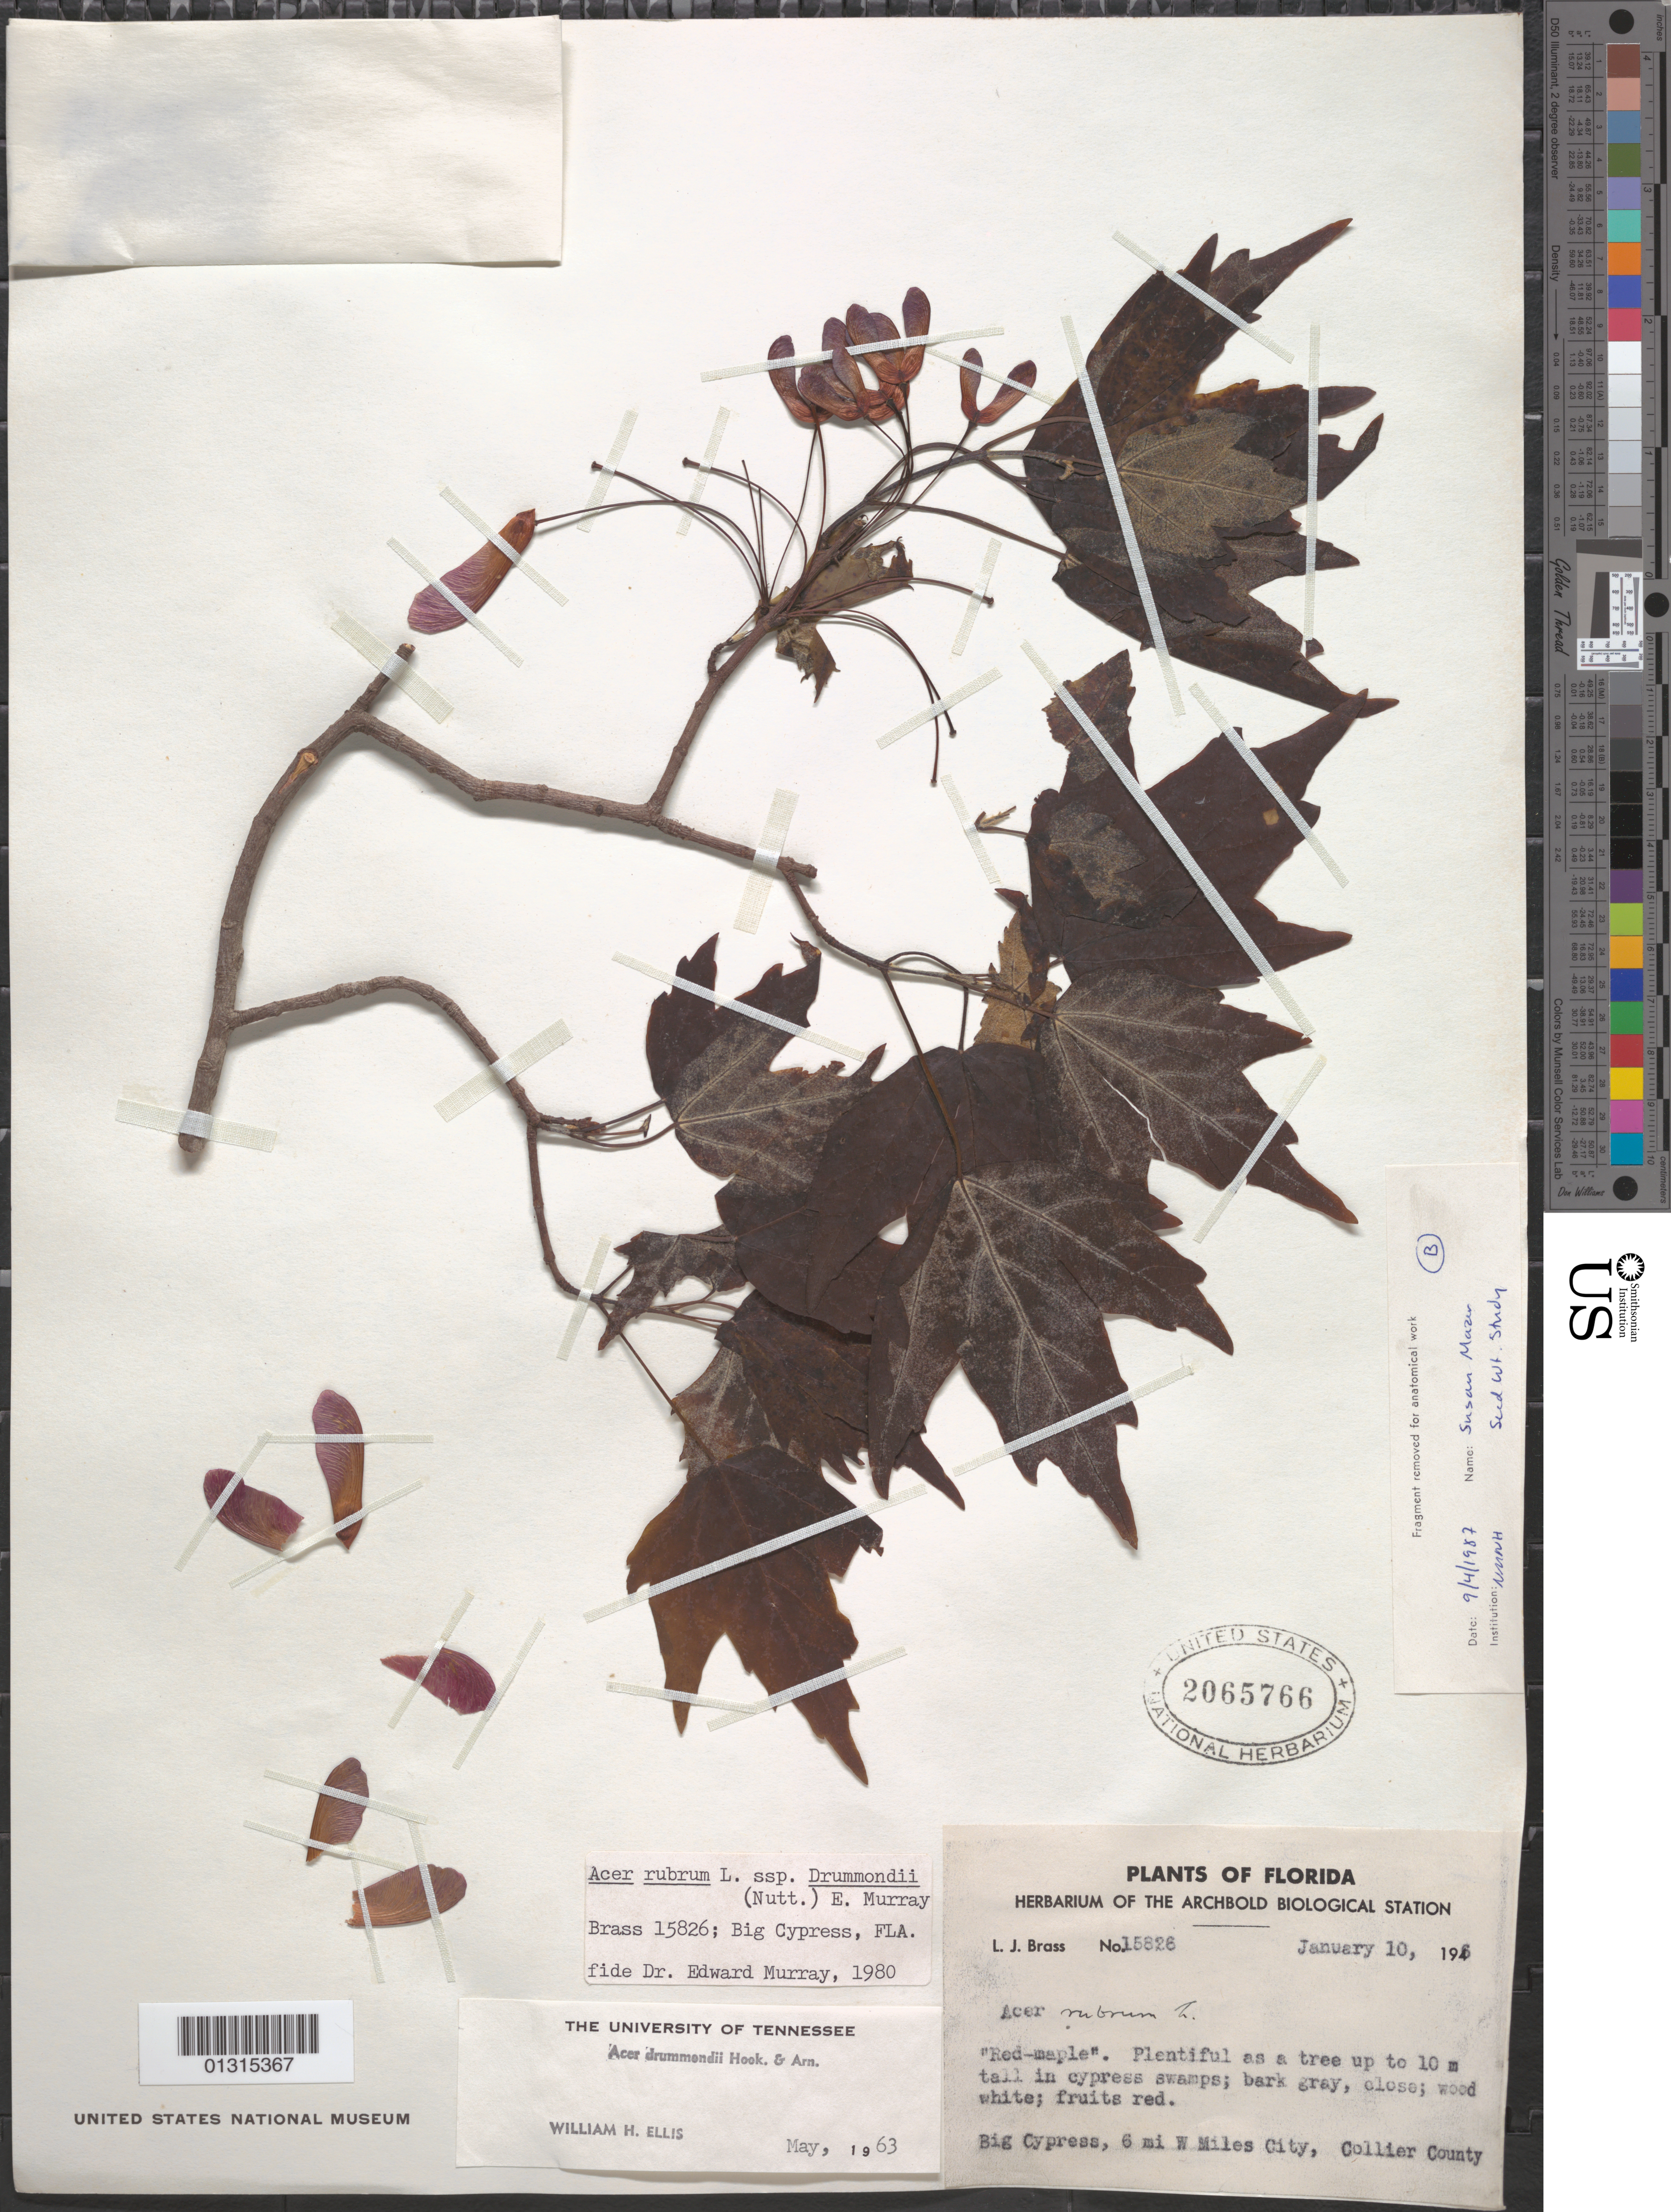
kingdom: Plantae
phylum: Tracheophyta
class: Magnoliopsida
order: Sapindales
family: Sapindaceae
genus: Acer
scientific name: Acer rubrum var. drummondi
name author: (Hook. & Arn. ex Nutt.) Sarg.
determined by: Murray, Edward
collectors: L. J. Brass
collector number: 15826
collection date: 1946-01-10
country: United States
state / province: Florida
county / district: Collier County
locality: Collier County, Big Cypress, 6 miles W Miles City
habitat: Plentiful in cypress swamps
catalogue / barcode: US 2065766